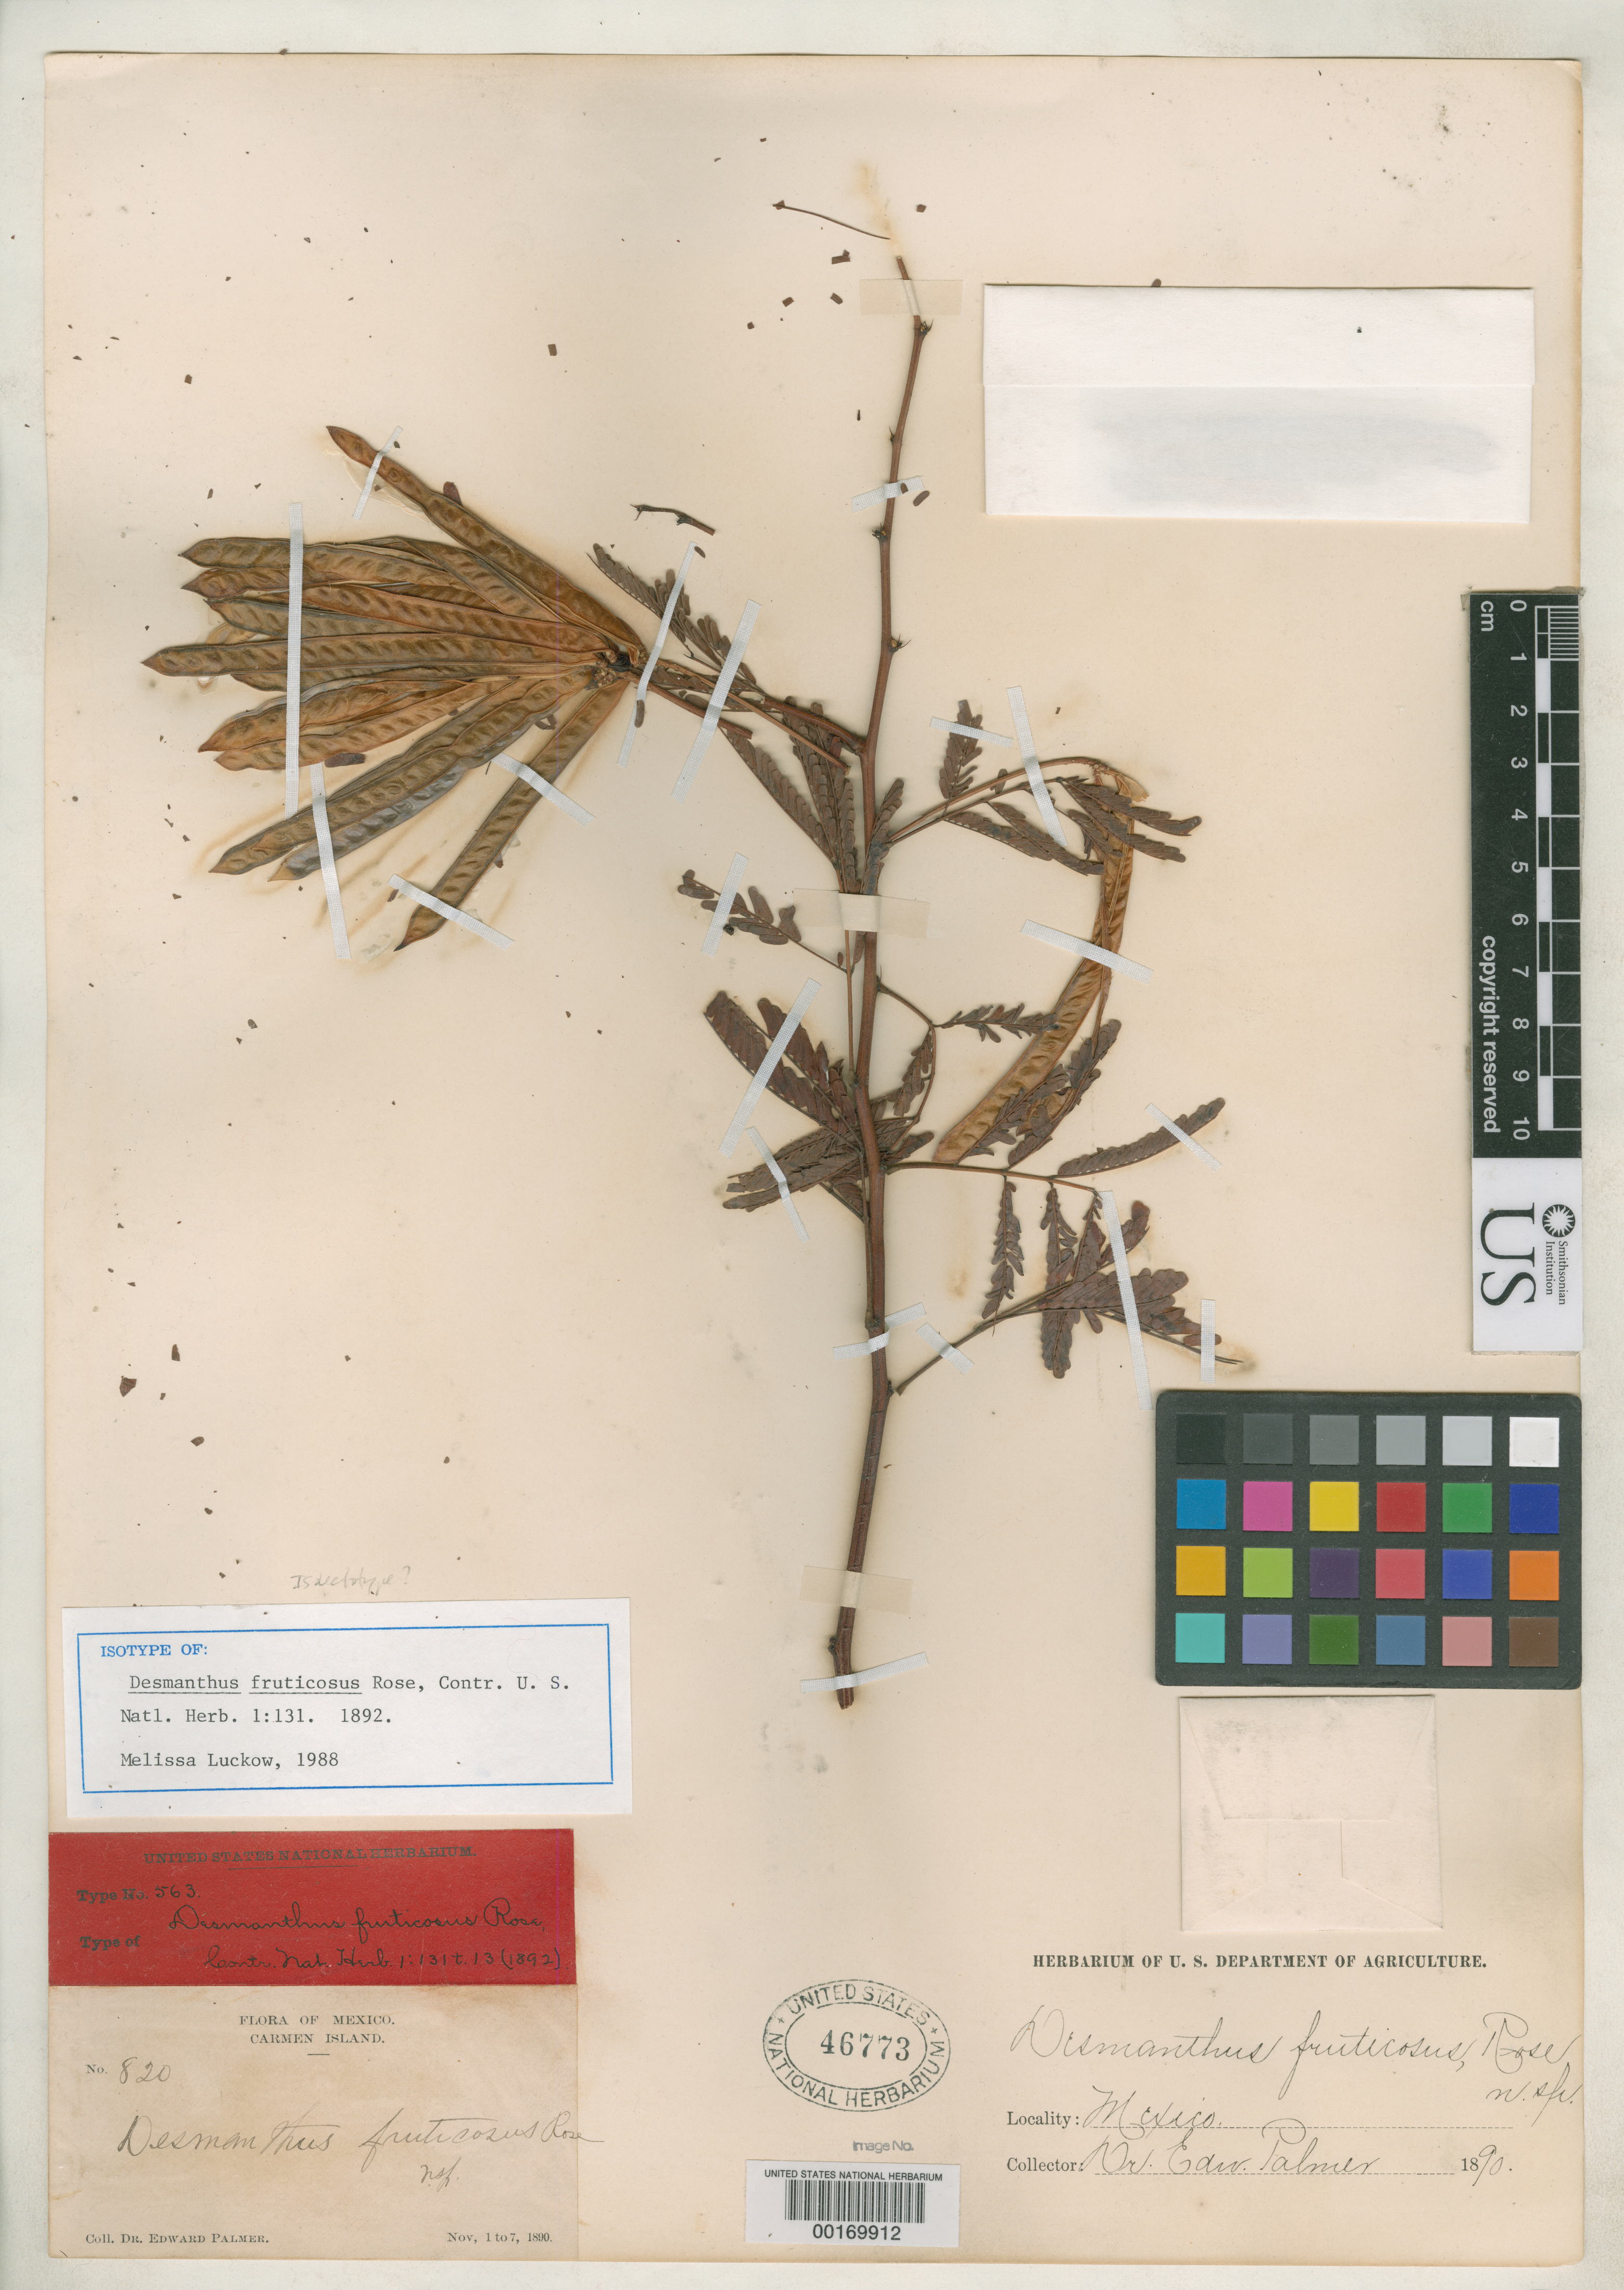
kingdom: Plantae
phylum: Tracheophyta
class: Magnoliopsida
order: Fabales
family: Fabaceae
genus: Desmanthus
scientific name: Desmanthus fruticosus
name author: Rose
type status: Isotype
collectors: E. Palmer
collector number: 820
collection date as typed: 01 Nov 1890 to 07 Nov 1890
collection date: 1890-11-01/1890-11-07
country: Mexico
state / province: Baja California Sur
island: Carmen Island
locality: Bottom of Canons.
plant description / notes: One of two original sheets (USNH 46772 & 46773). Annotated and cited as "isotype" by M. Luckow (1993).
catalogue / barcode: US 46773